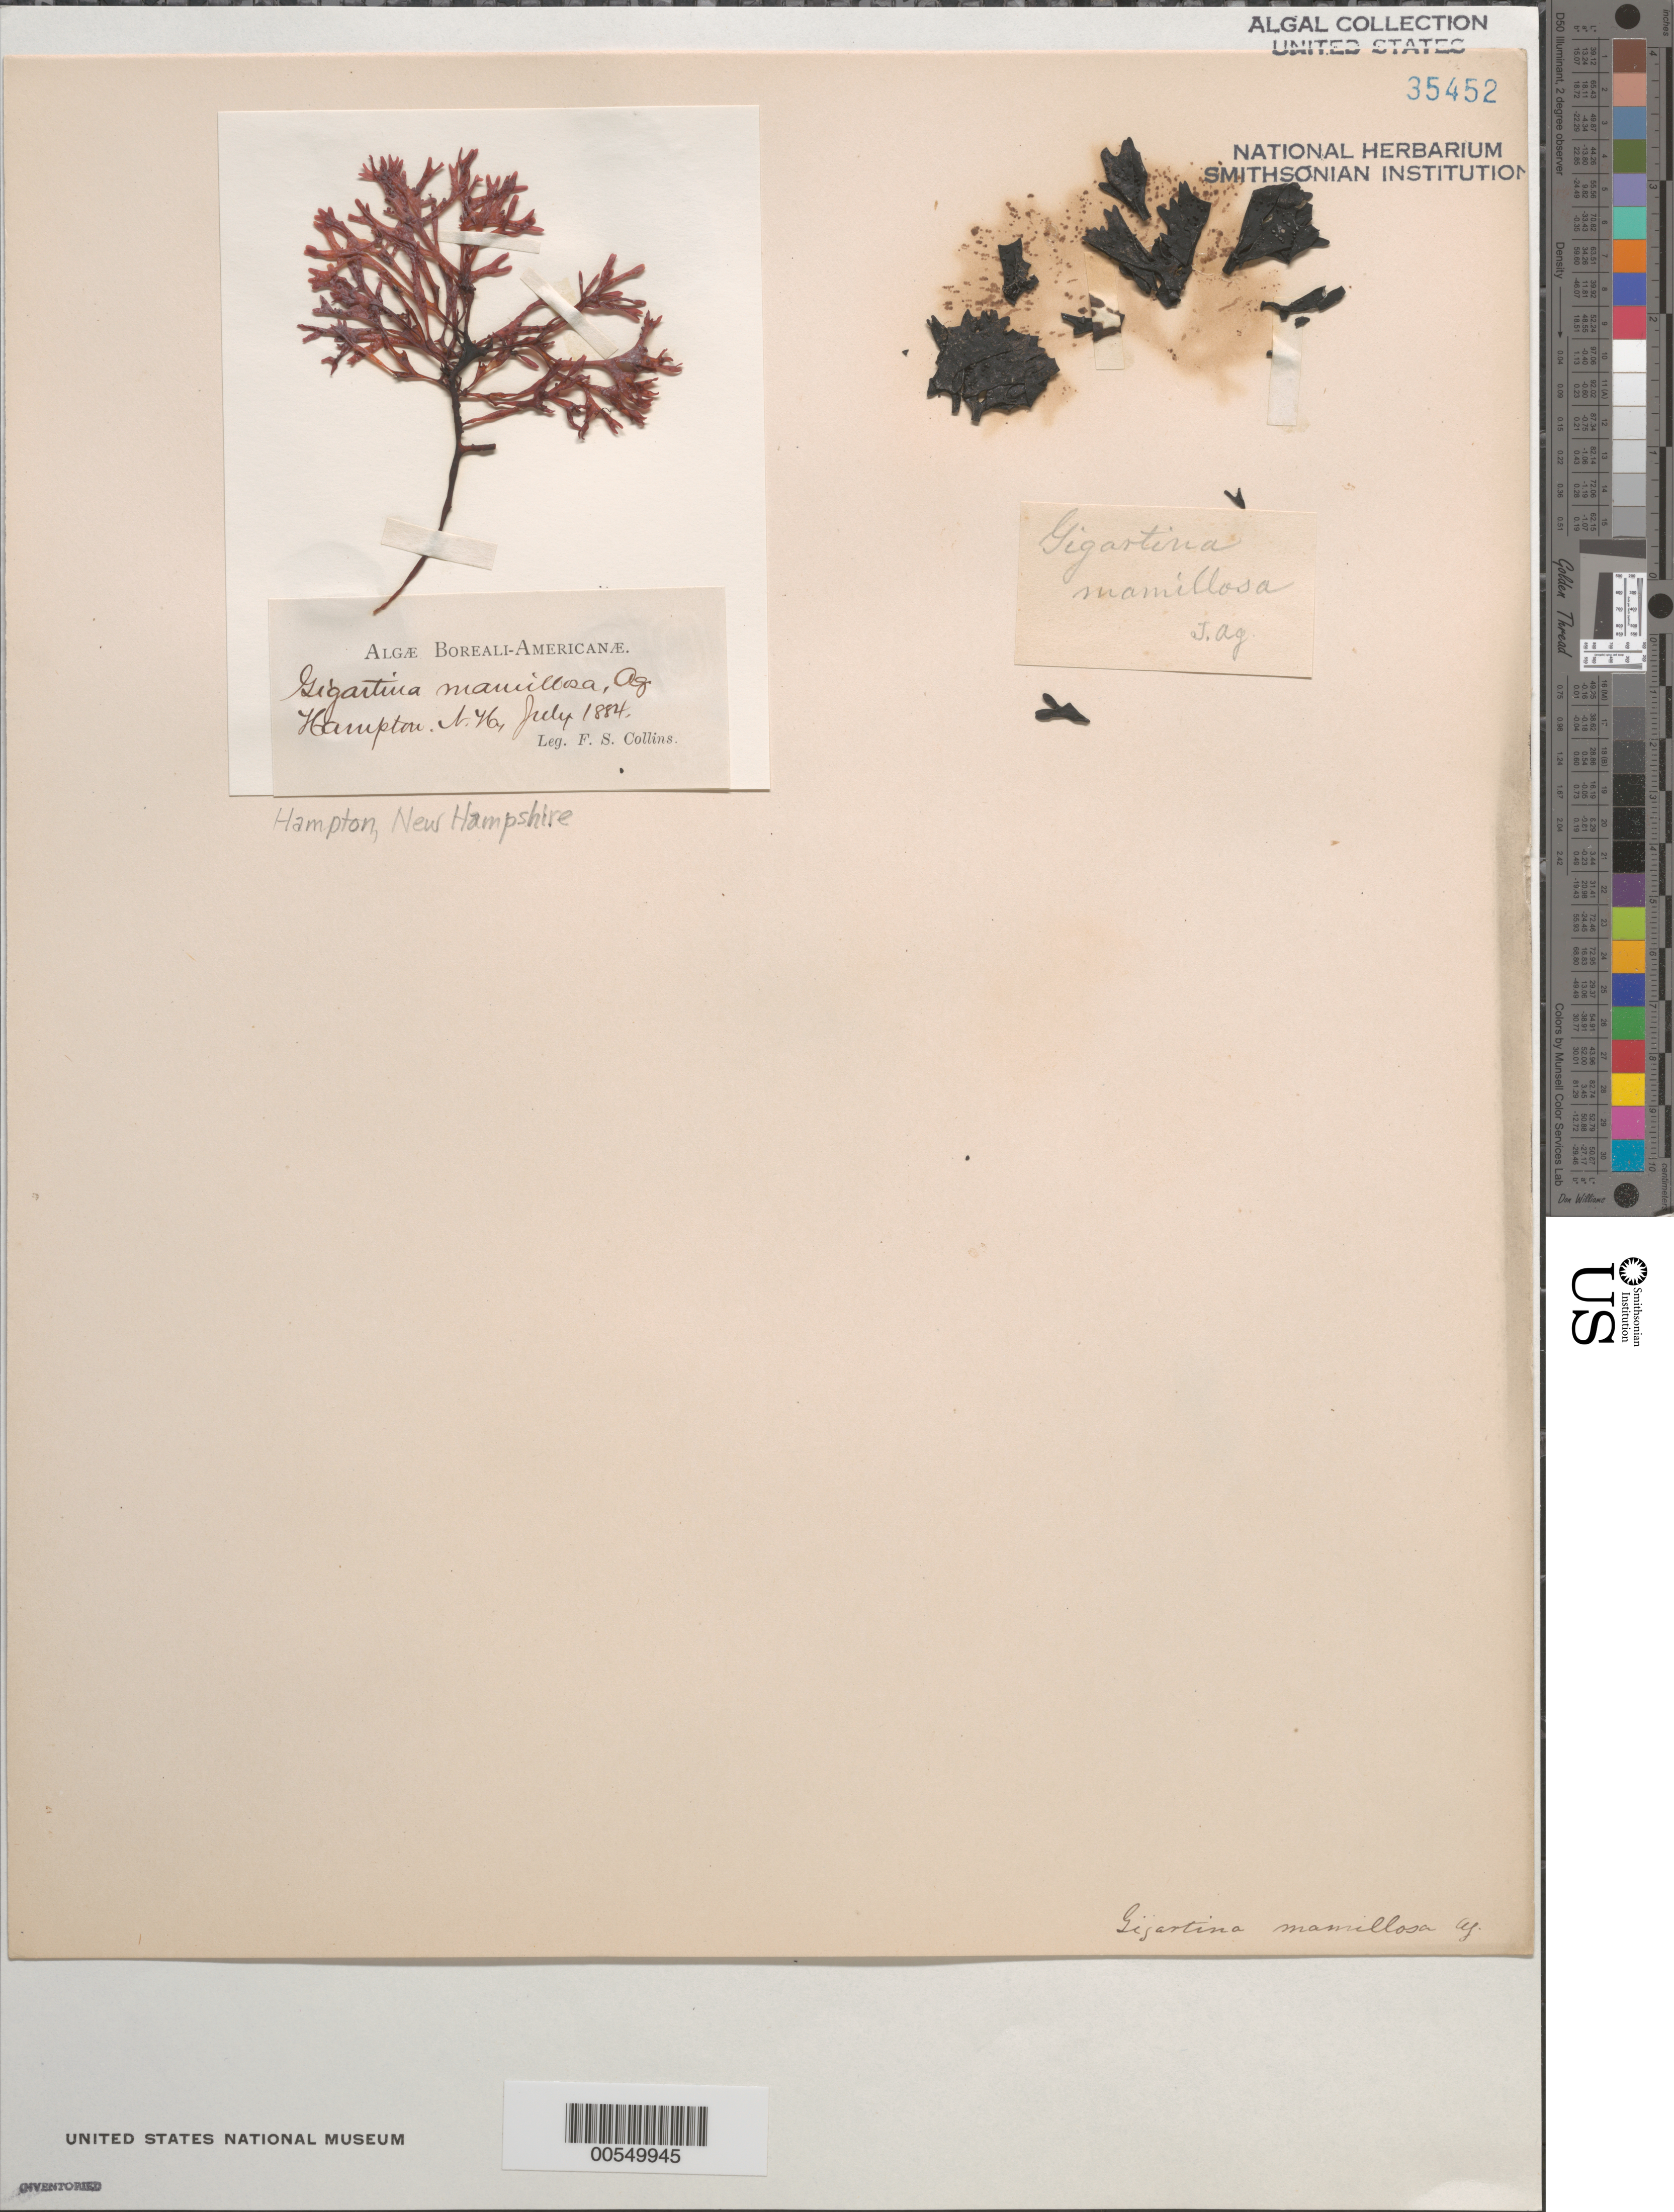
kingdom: Plantae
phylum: Rhodophyta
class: Florideophyceae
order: Gigartinales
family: Phyllophoraceae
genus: Mastocarpus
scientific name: Mastocarpus stellatus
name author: (Stackh.) Guiry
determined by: Algae name updating Project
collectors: F. Collins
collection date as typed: Jul 1884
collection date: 1884-07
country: United States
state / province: New Hampshire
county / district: Rockingham County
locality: Hampton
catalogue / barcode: US 35452